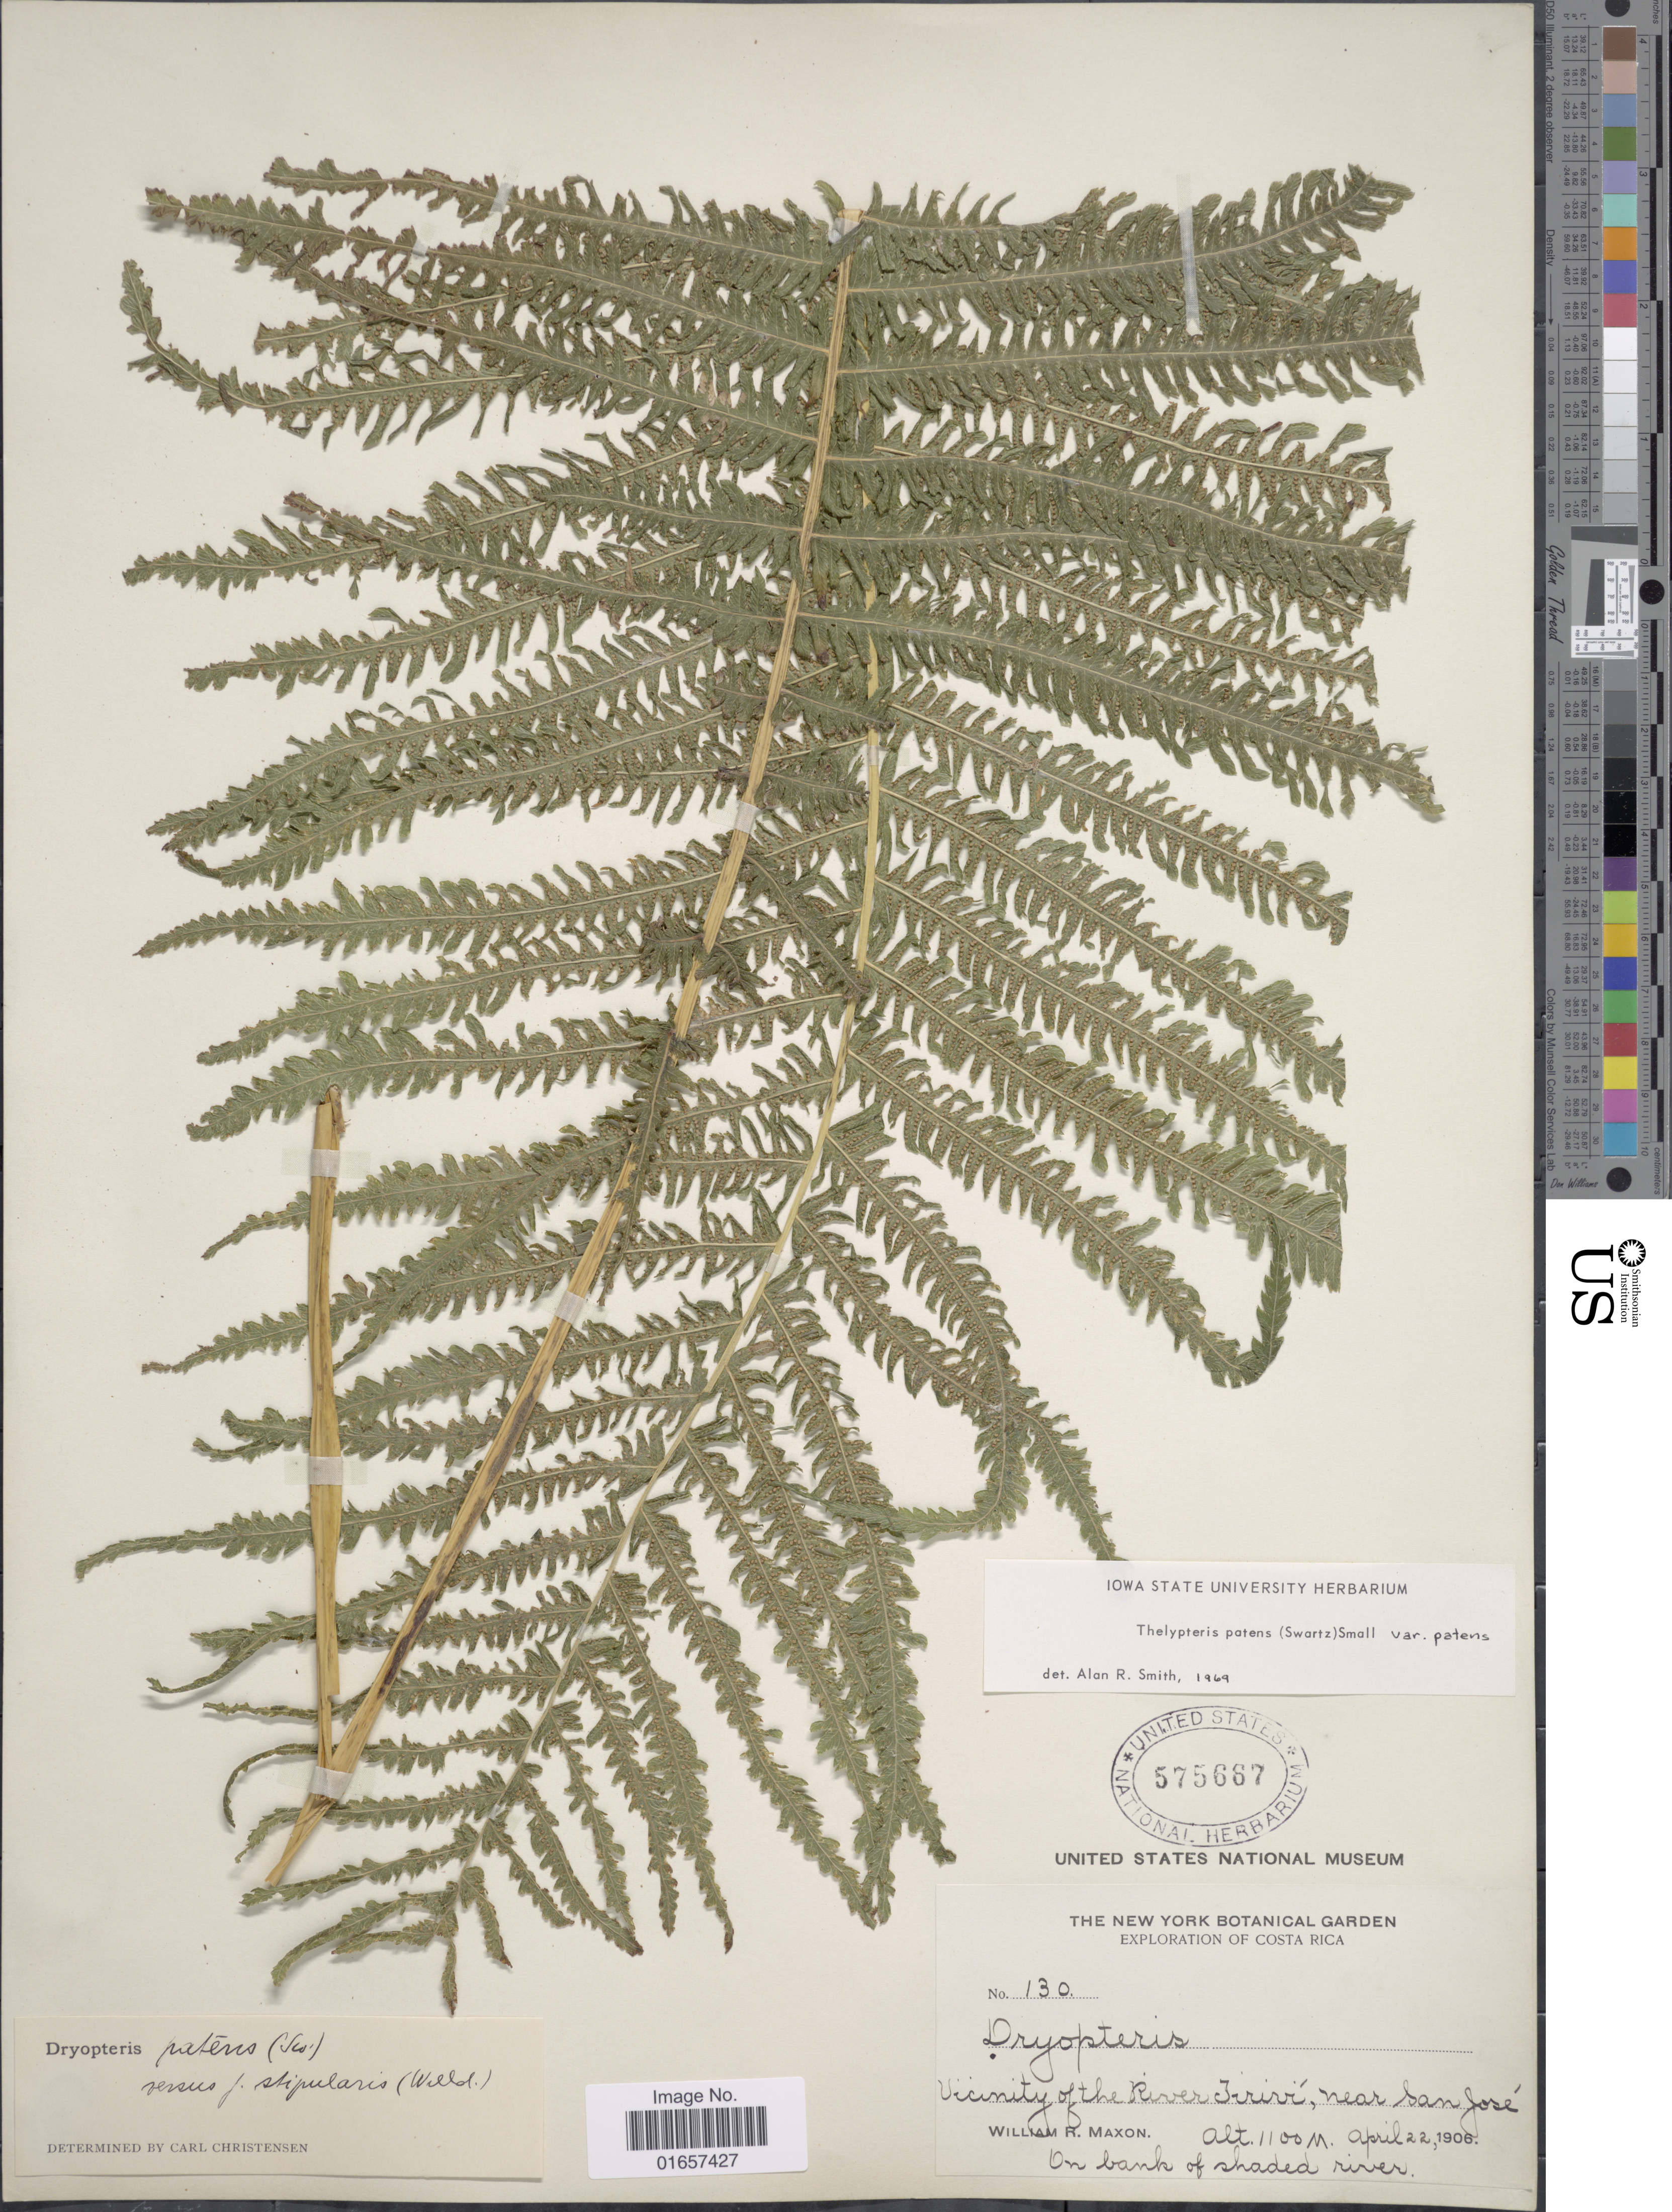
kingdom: Plantae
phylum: Tracheophyta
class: Polypodiopsida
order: Polypodiales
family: Thelypteridaceae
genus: Christella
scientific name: Christella patens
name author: (Sw.) Holttum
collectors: W. R. Maxon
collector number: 130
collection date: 1906-04-22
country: Costa Rica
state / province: San José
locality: Costa Rica, Vicinity of the River Tiriví, near San José.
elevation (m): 1100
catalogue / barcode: US 575667